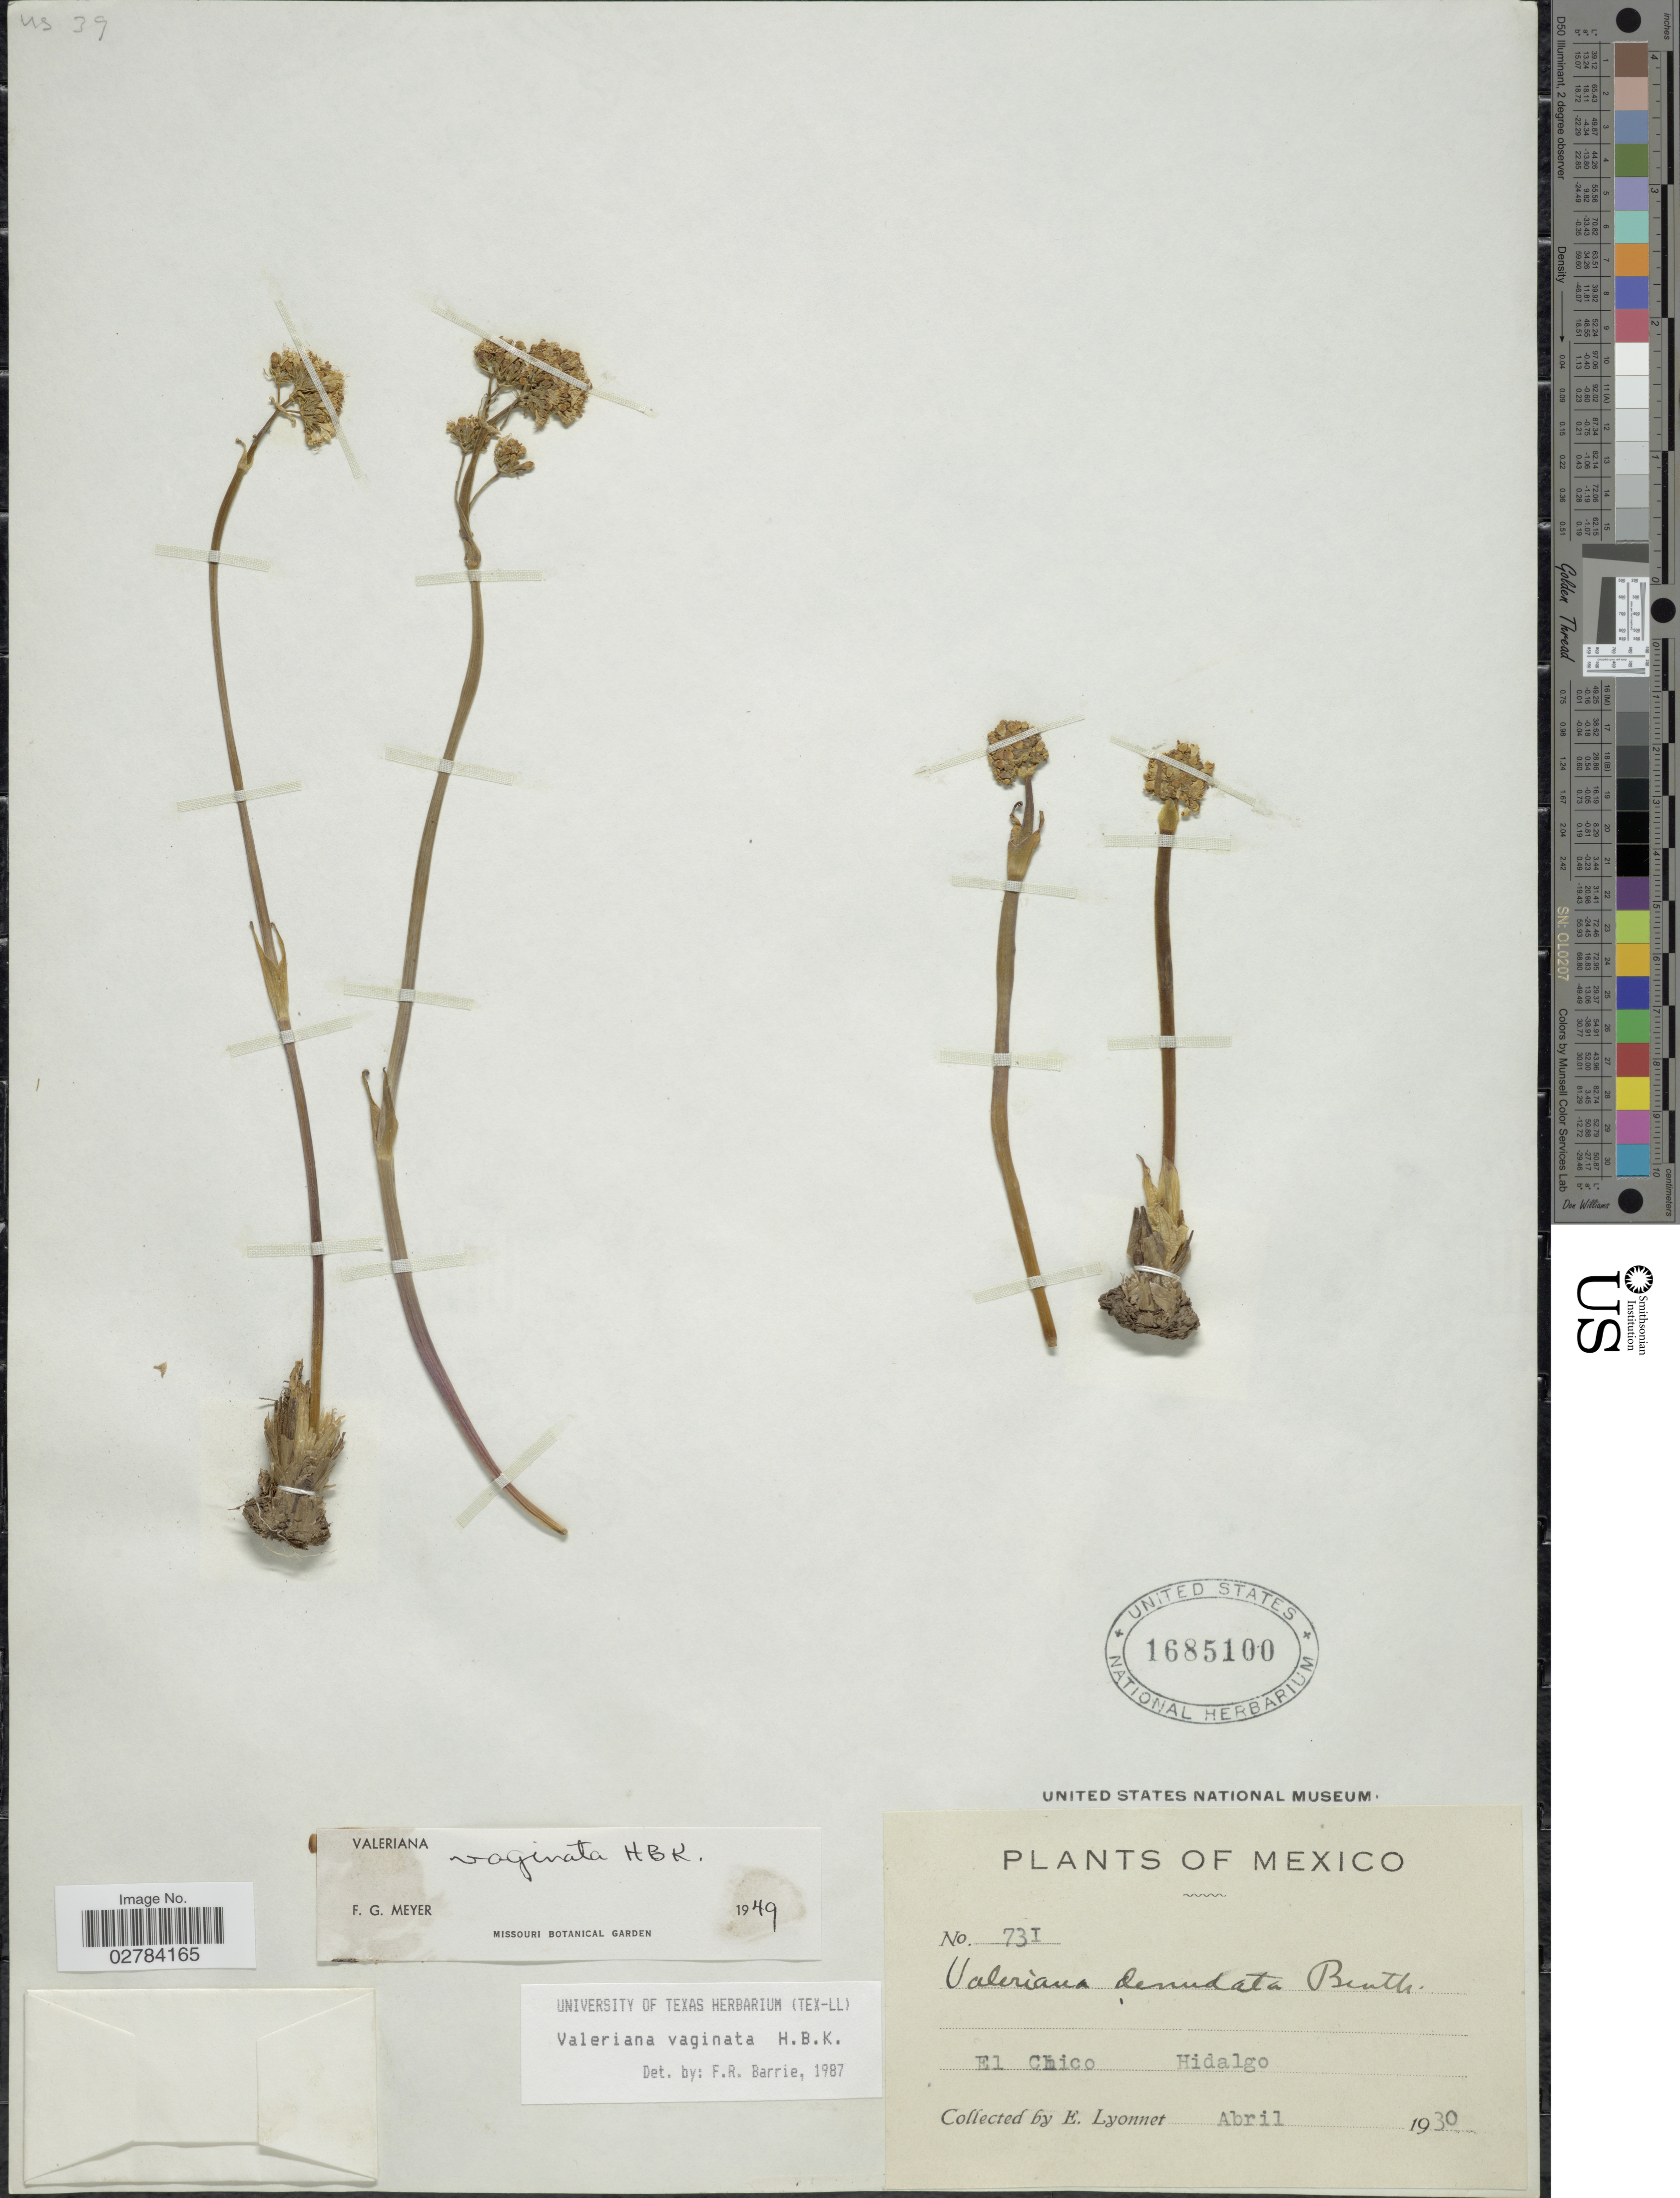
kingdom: Plantae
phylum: Tracheophyta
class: Magnoliopsida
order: Dipsacales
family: Caprifoliaceae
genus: Valeriana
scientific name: Valeriana vaginata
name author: Kunth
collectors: E. Lyonnet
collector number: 731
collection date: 1930-04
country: Mexico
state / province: Hidalgo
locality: El Chico.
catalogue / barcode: US 1685100